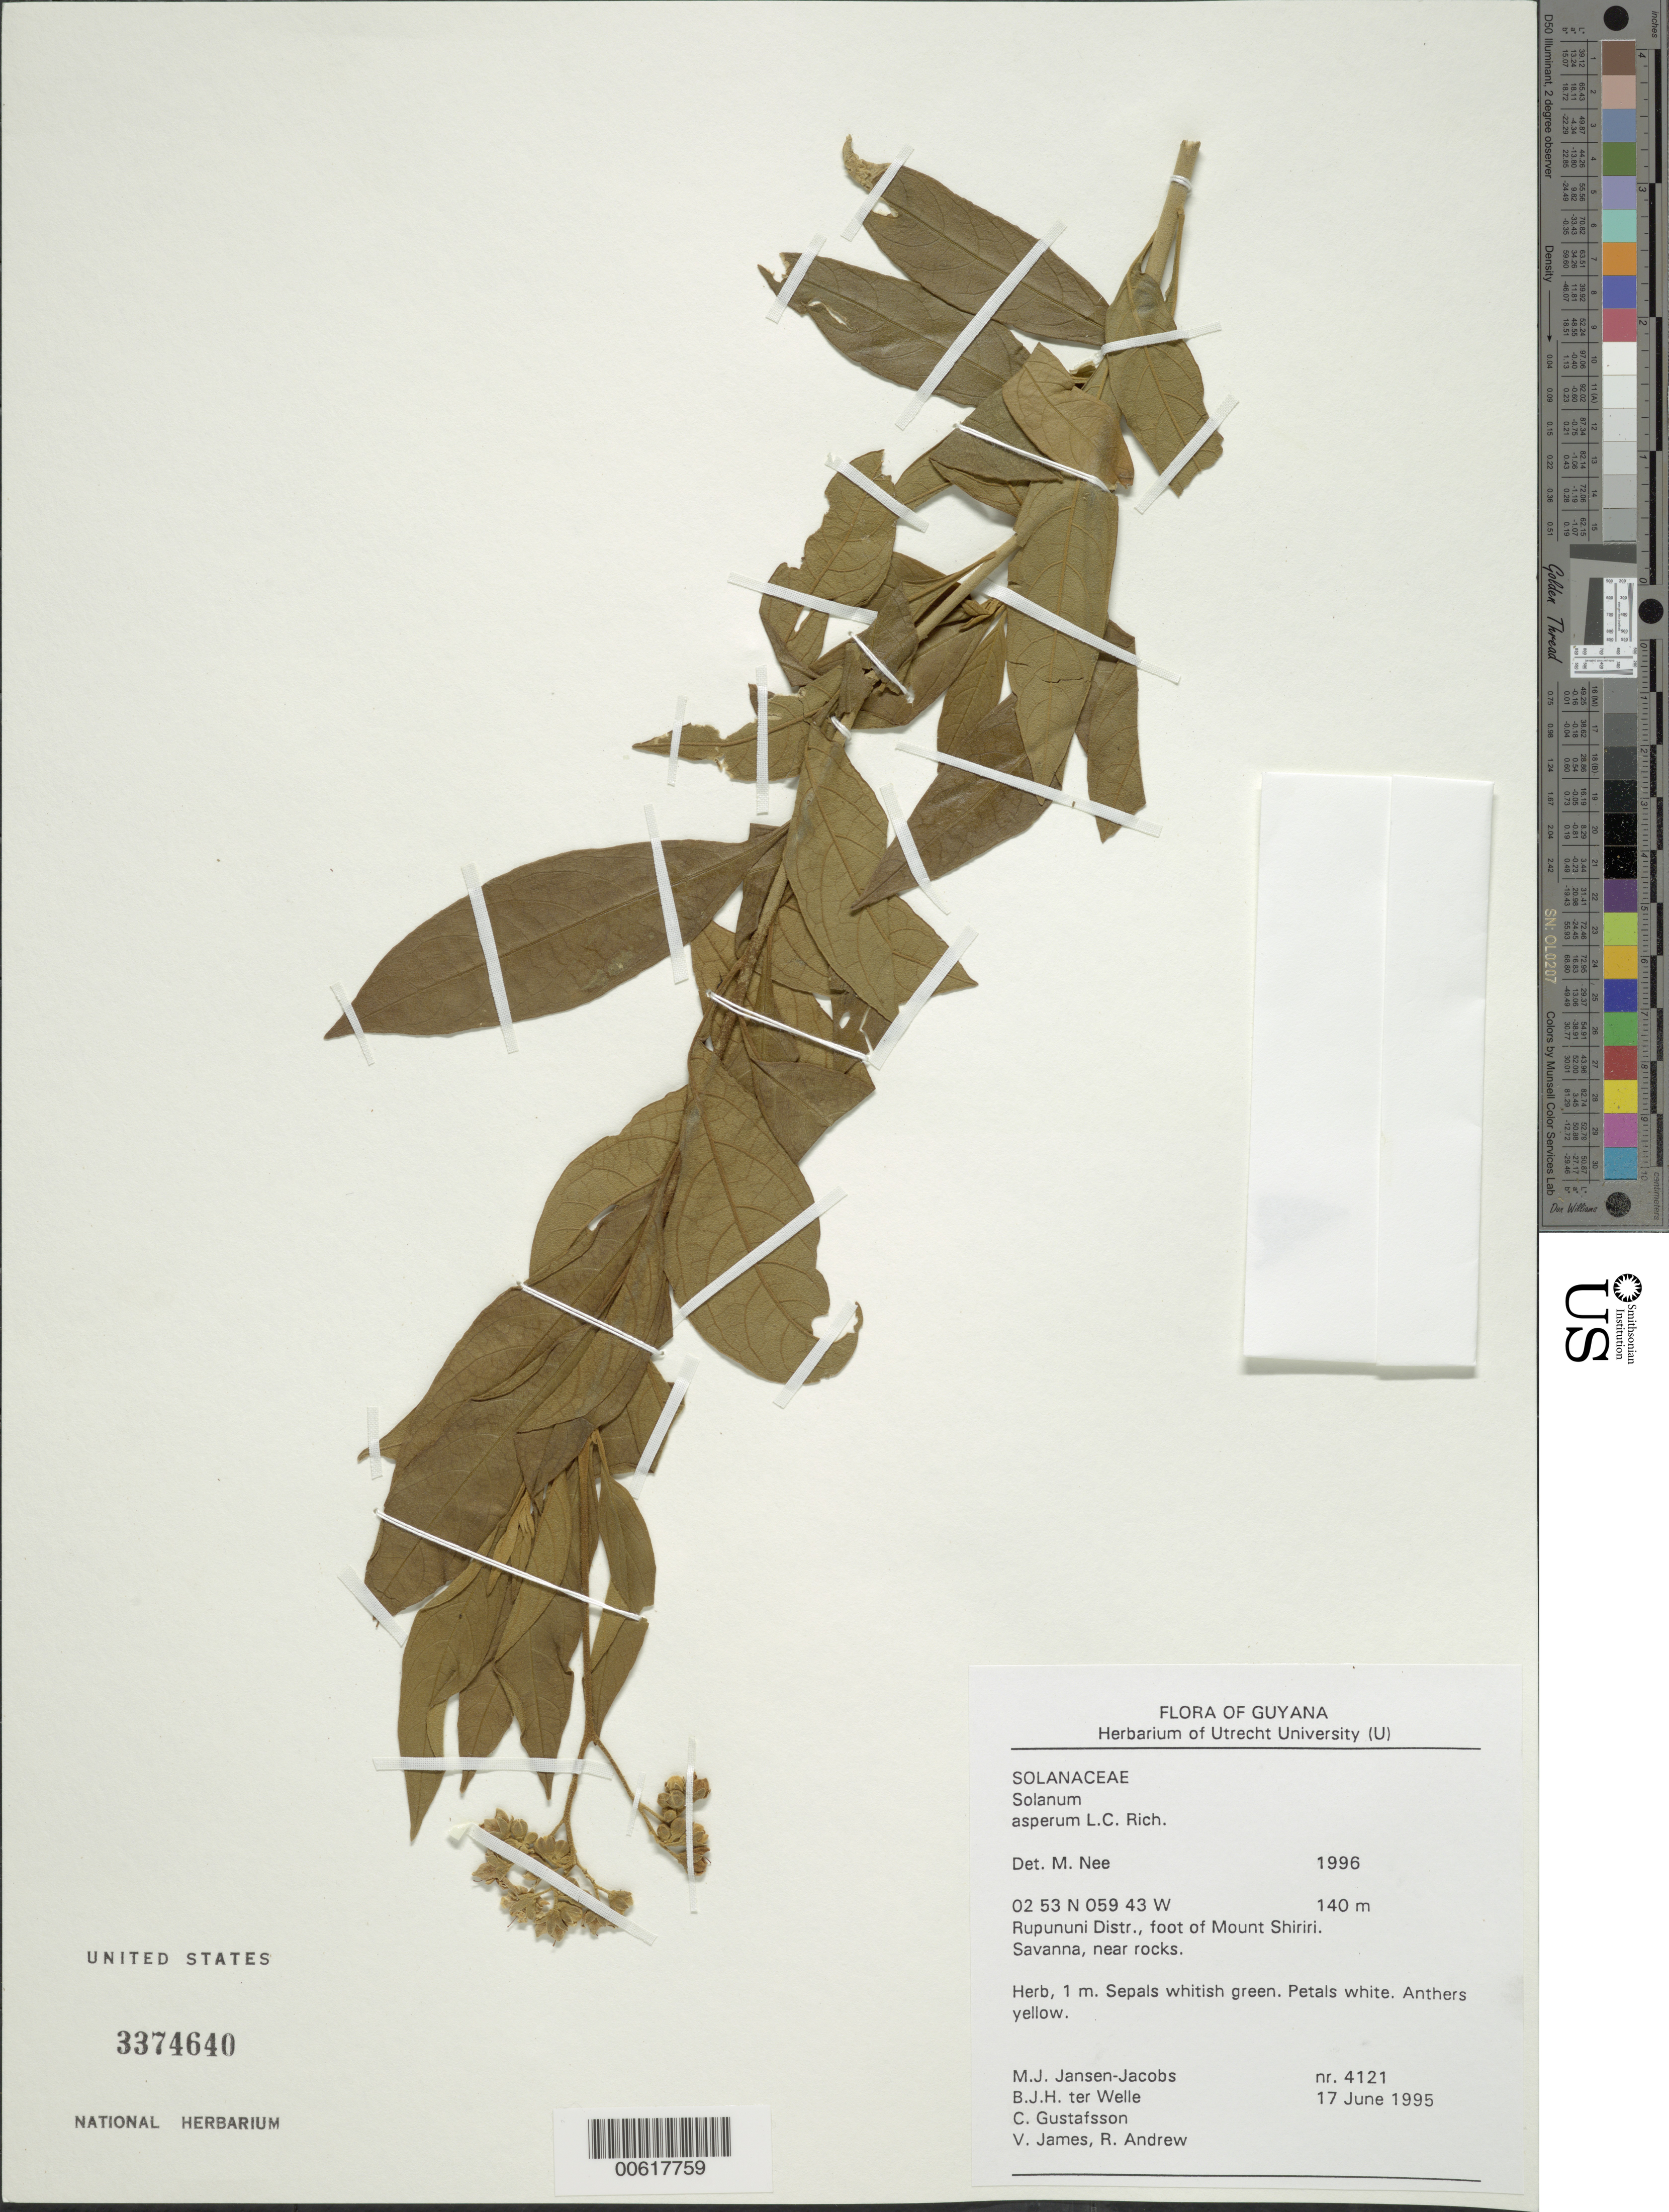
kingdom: Plantae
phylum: Tracheophyta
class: Magnoliopsida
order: Solanales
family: Solanaceae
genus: Solanum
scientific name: Solanum asperum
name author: Rich.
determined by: Nee, Michael H.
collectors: M. J. Jansen-Jacobs, B. Welle, C. G. Gustafsson, V. James & R. Andrew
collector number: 4121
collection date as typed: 6 Jun 1995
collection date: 1995-06-06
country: Guyana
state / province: U. Takutu-U. Essequibo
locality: Mount Shiriri, at foot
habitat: Savanna, near rocks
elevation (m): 140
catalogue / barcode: US 3374640